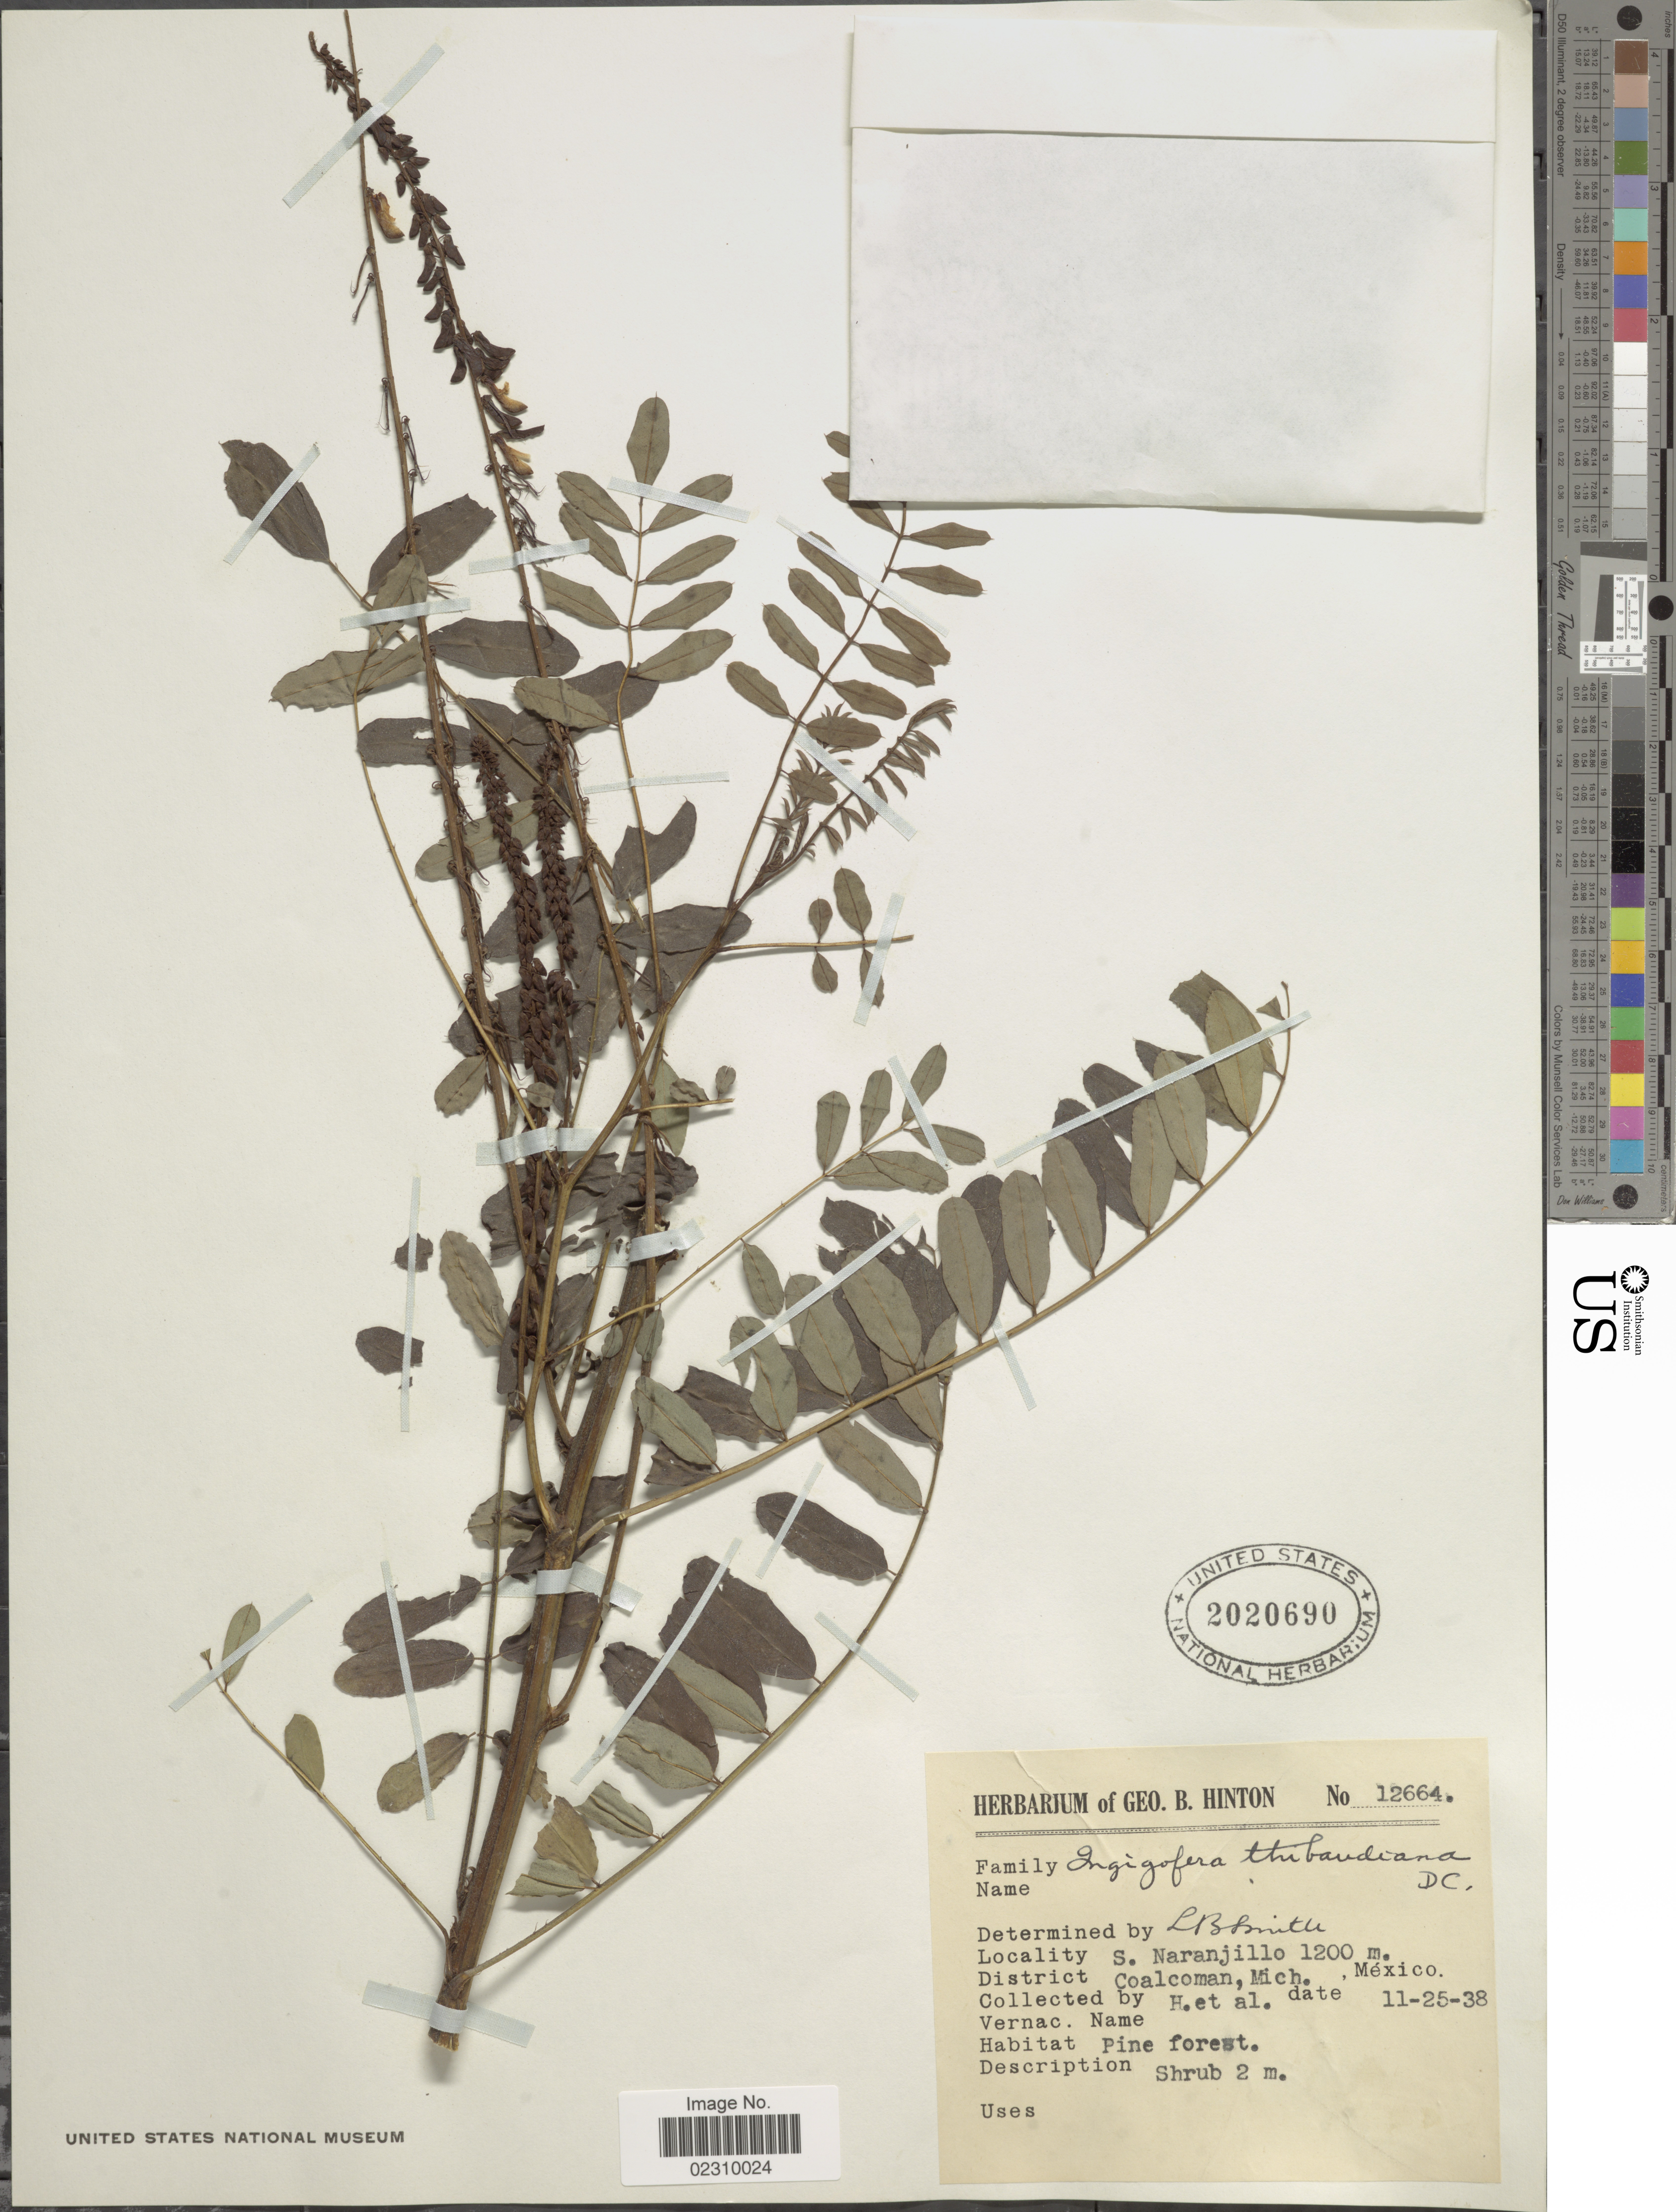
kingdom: Plantae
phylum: Tracheophyta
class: Magnoliopsida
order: Fabales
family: Fabaceae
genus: Indigofera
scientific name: Indigofera thibaudiana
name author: DC.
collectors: G. B. Hinton & et al.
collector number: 12664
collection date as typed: Transcribed d/m/y: 25/11/38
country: Mexico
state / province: Michoacán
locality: S. Naranjillo, District Coalcoman, Mich.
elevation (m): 1200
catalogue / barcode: US 2020690